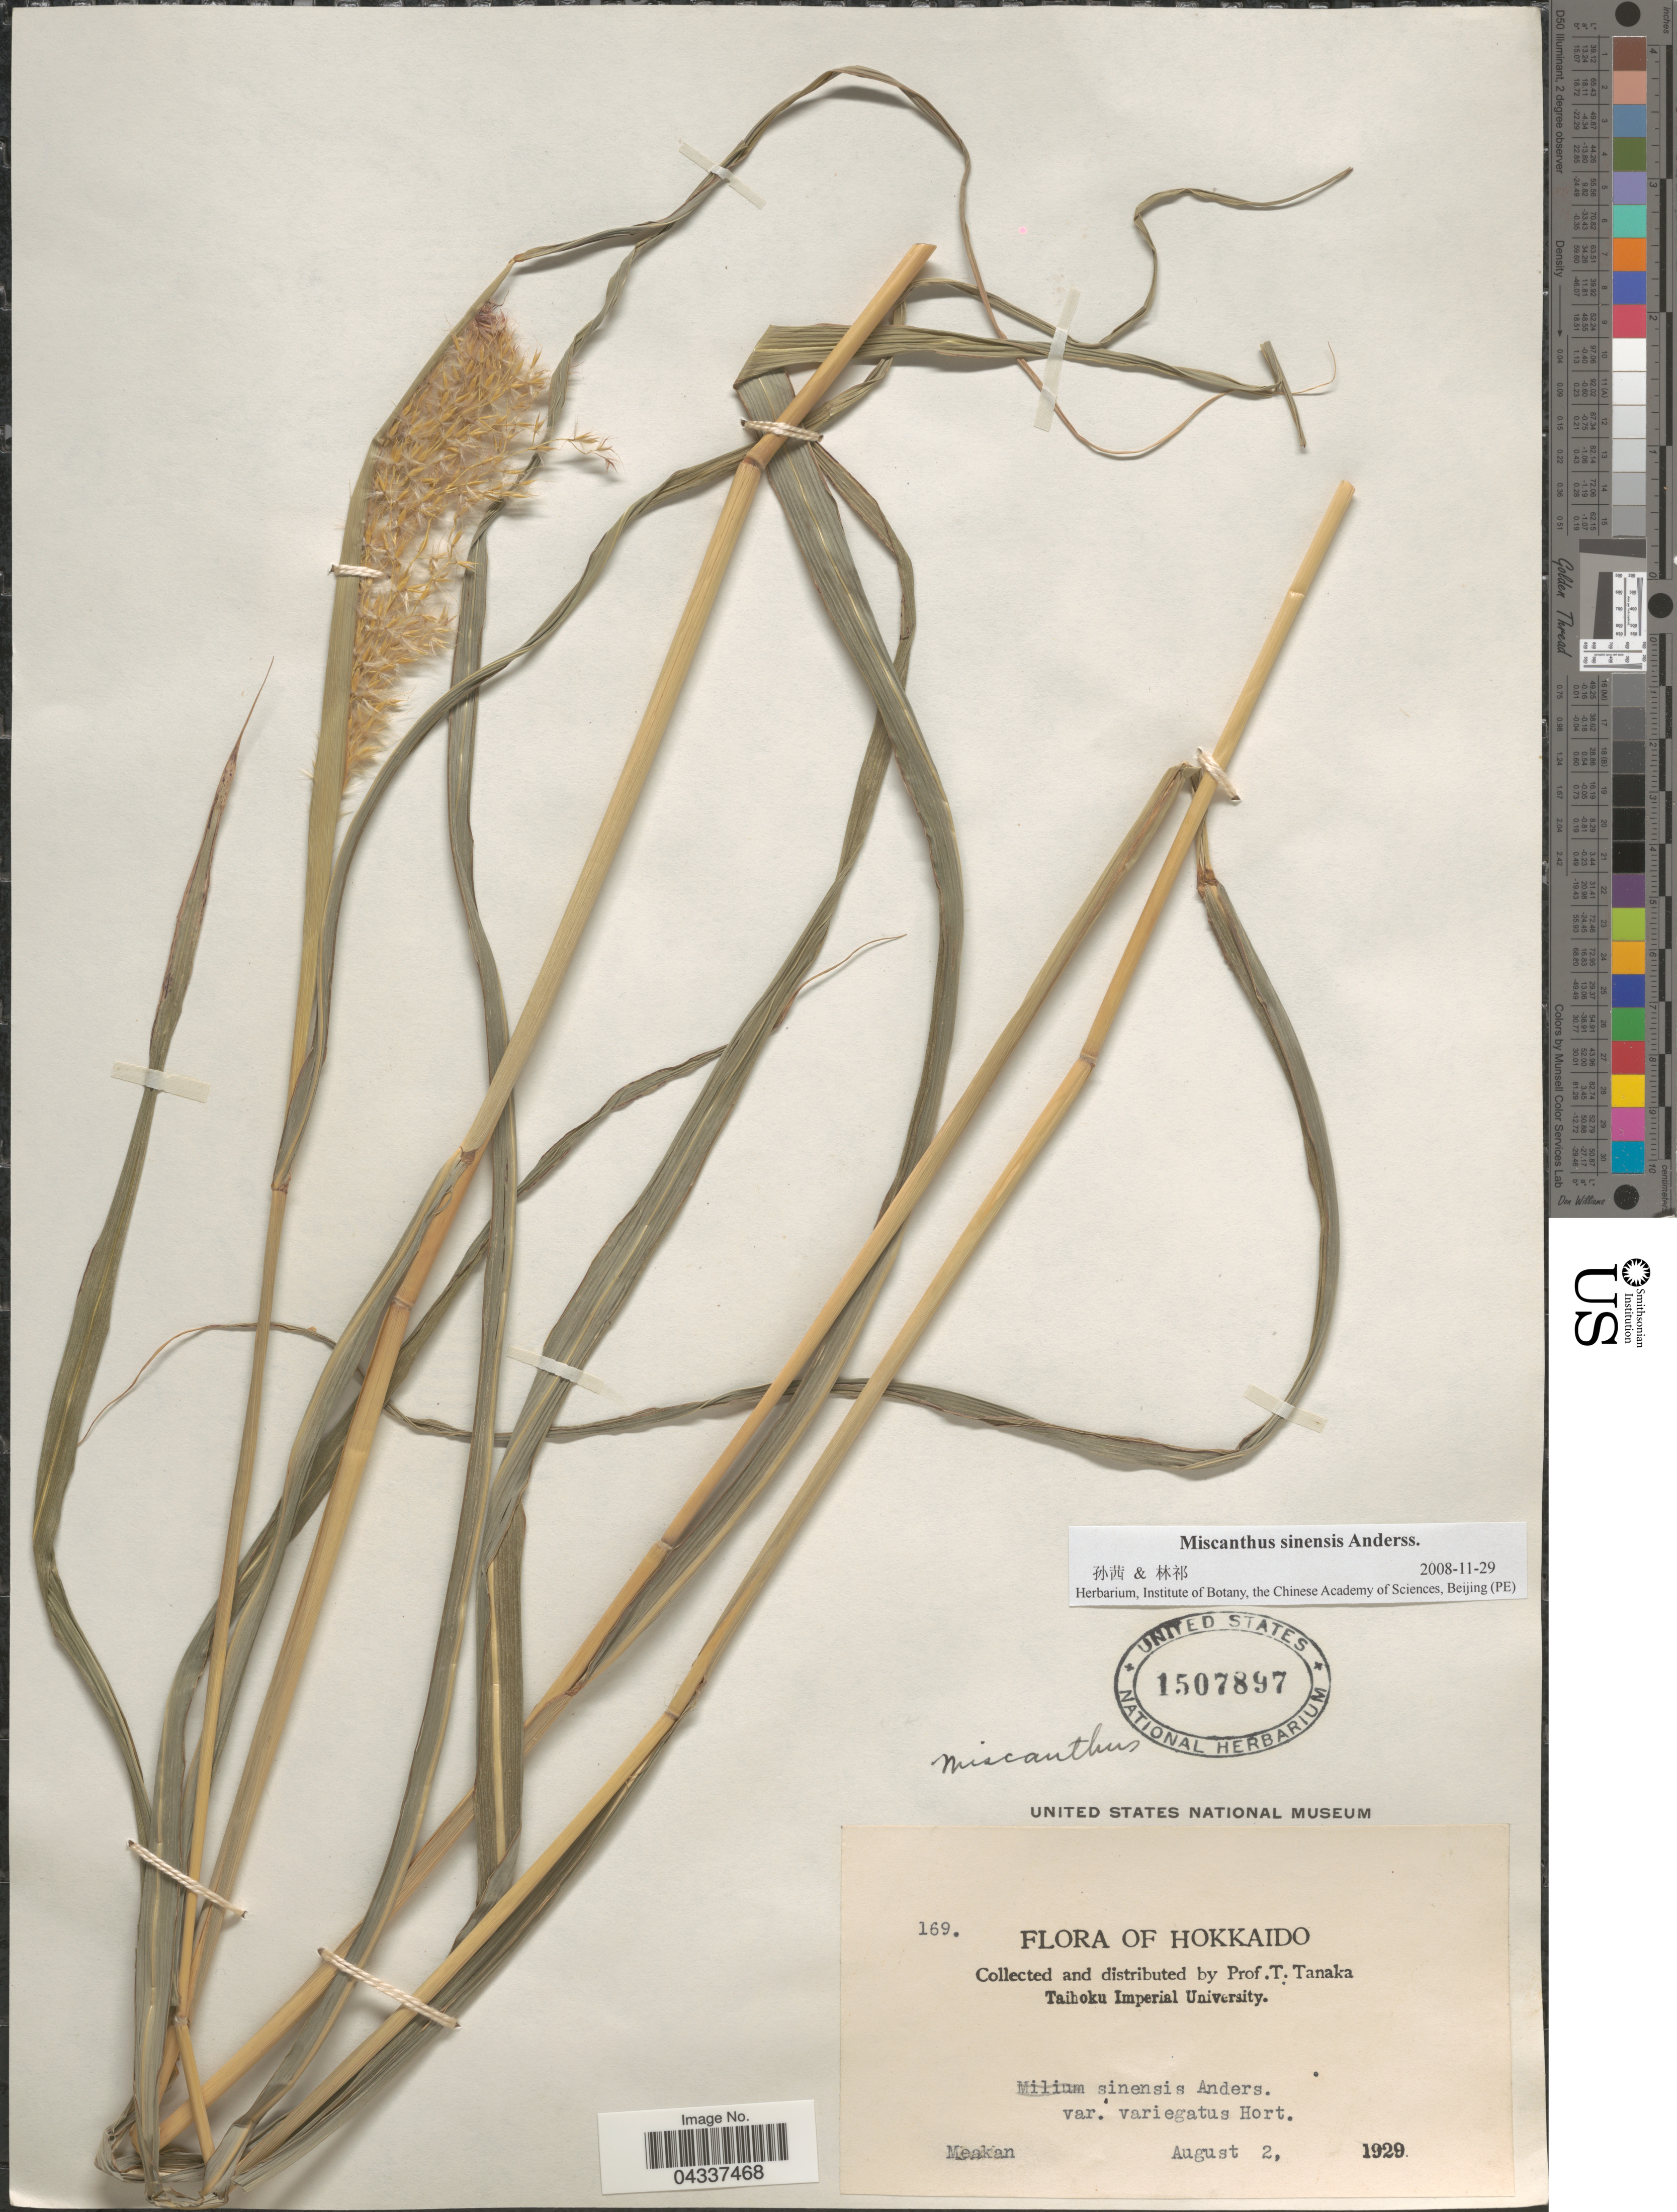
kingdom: Plantae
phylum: Tracheophyta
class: Liliopsida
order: Poales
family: Poaceae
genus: Miscanthus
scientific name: Miscanthus sinensis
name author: Andersson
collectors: T. Tanaka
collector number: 169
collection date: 1929-08-02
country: Japan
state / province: Hokkaidō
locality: Meakan.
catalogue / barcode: US 1507897